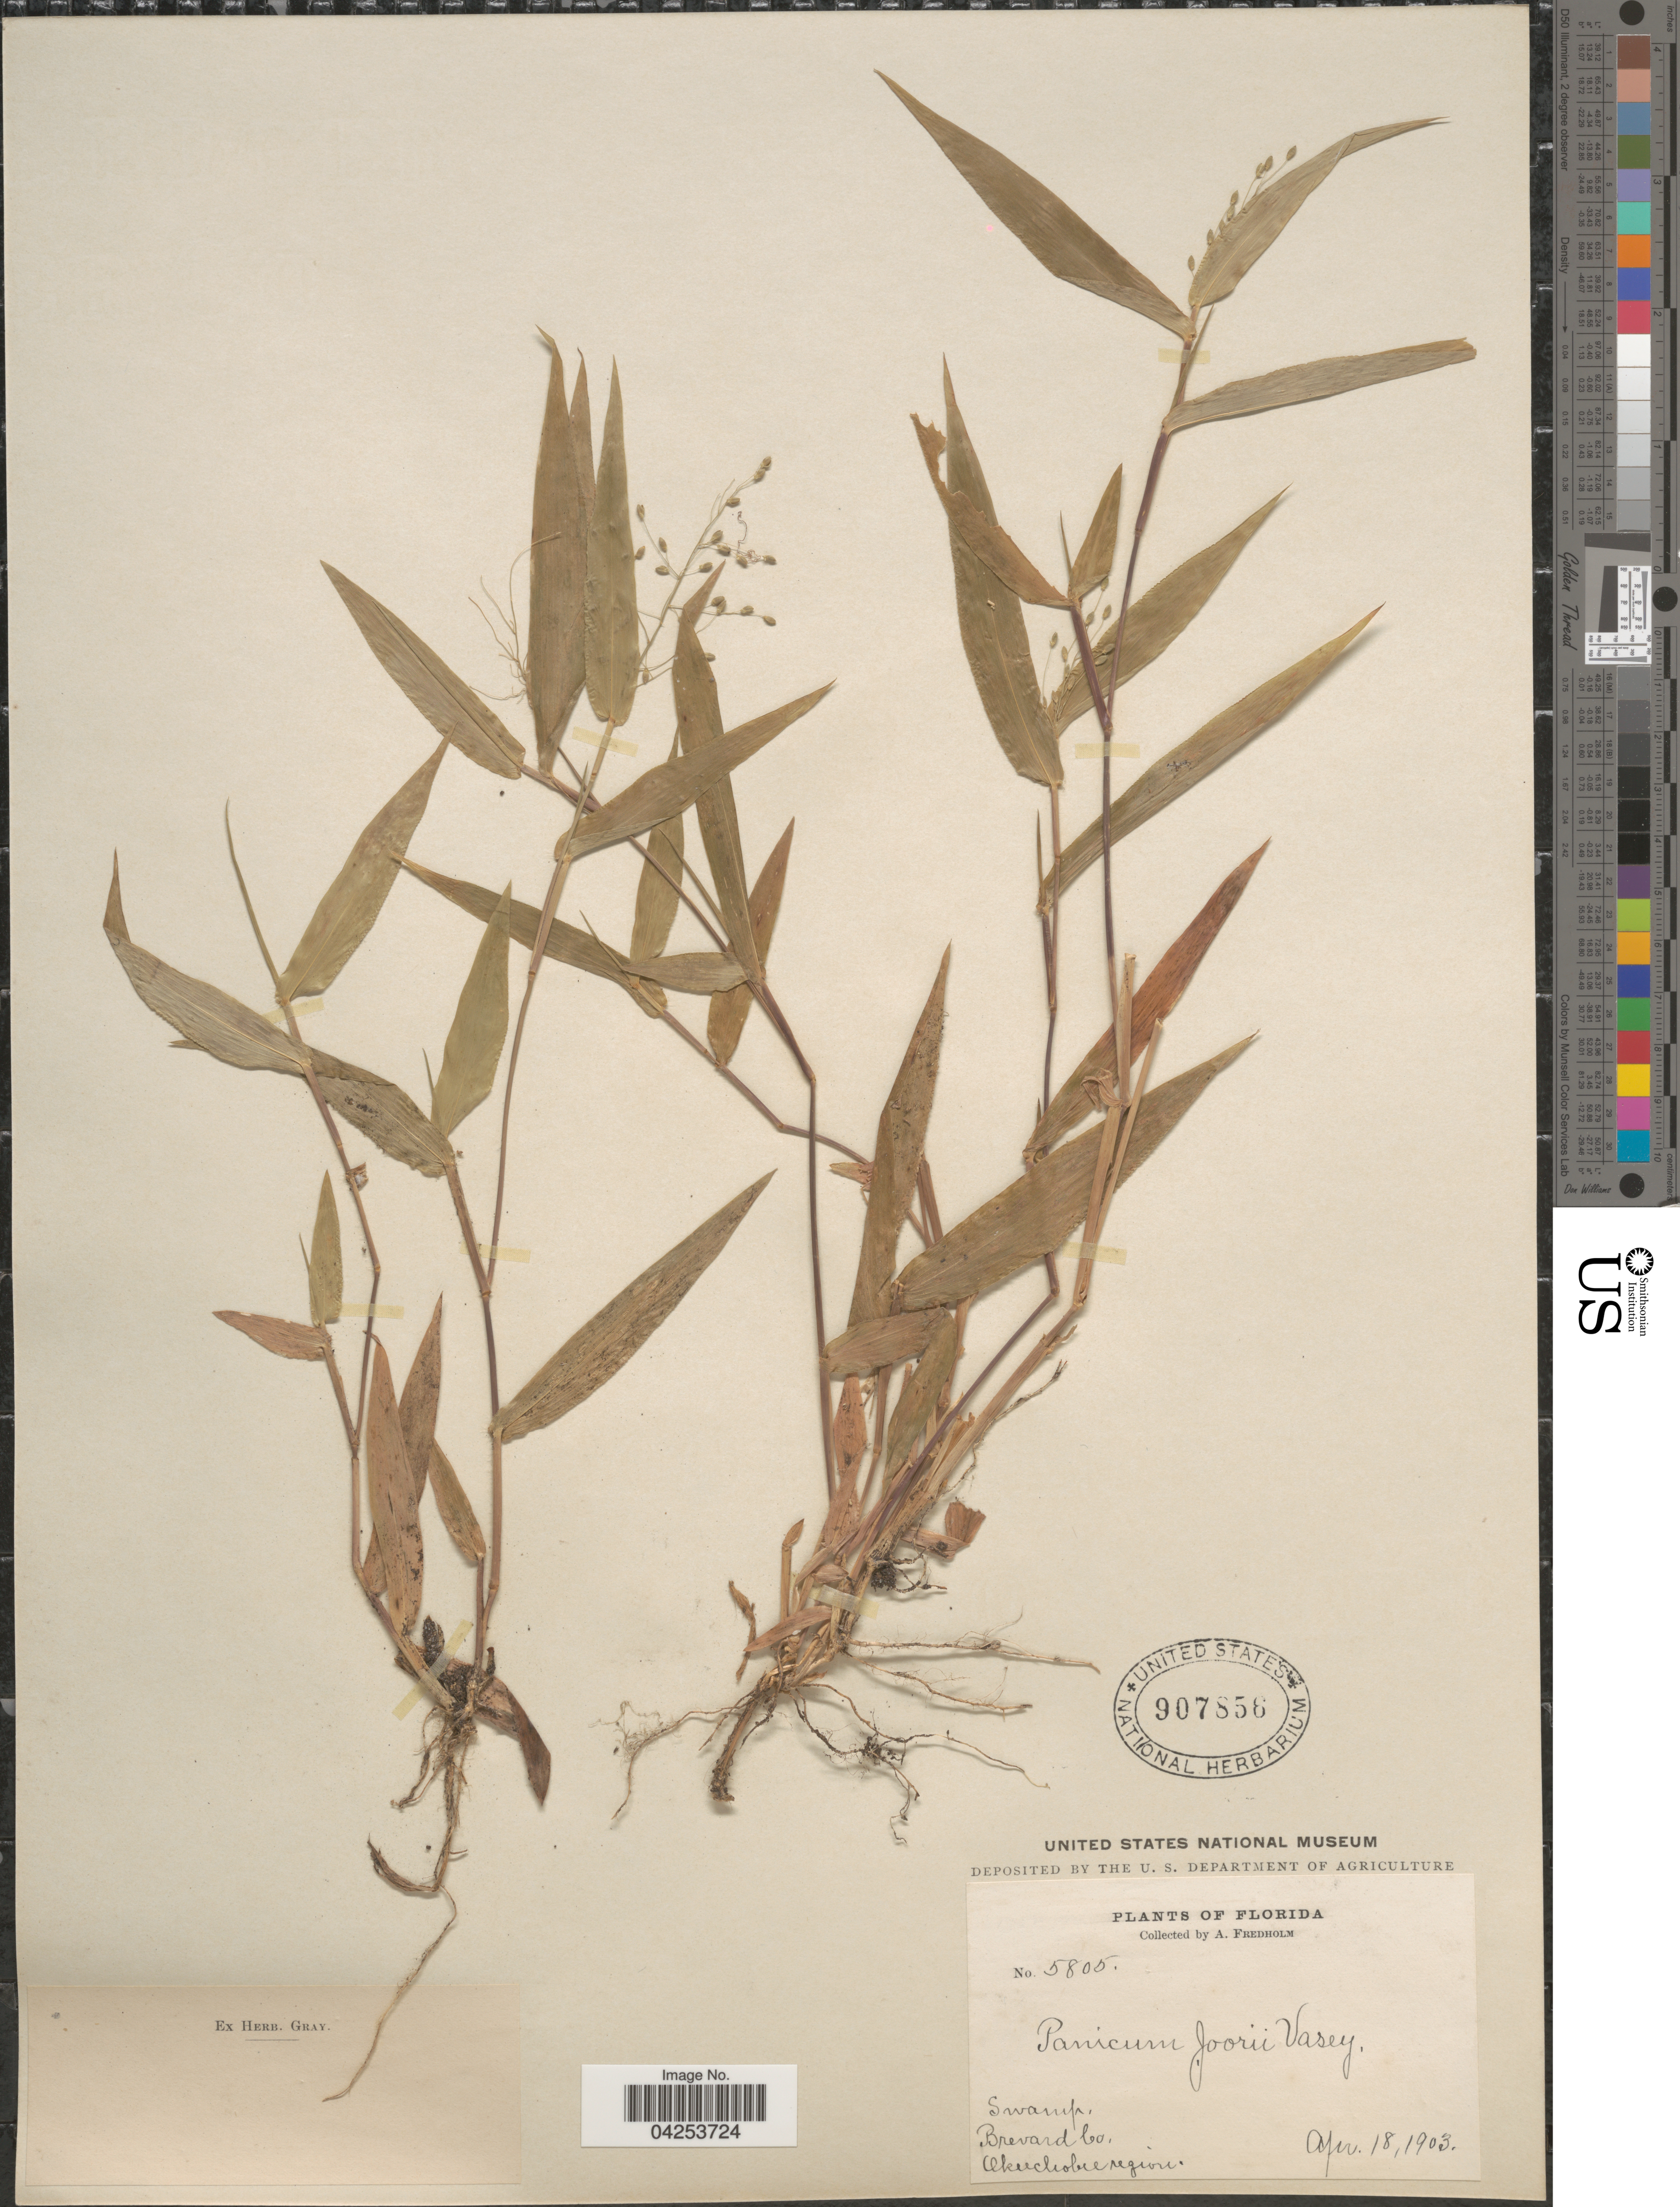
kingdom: Plantae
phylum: Tracheophyta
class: Liliopsida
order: Poales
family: Poaceae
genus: Dichanthelium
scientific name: Dichanthelium commutatum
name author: (Schult.) Gould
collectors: A. Fredholm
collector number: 5805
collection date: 1903-04-18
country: United States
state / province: Florida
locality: Swamp. Brevard Co. Okeechobee region.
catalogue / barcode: US 907856